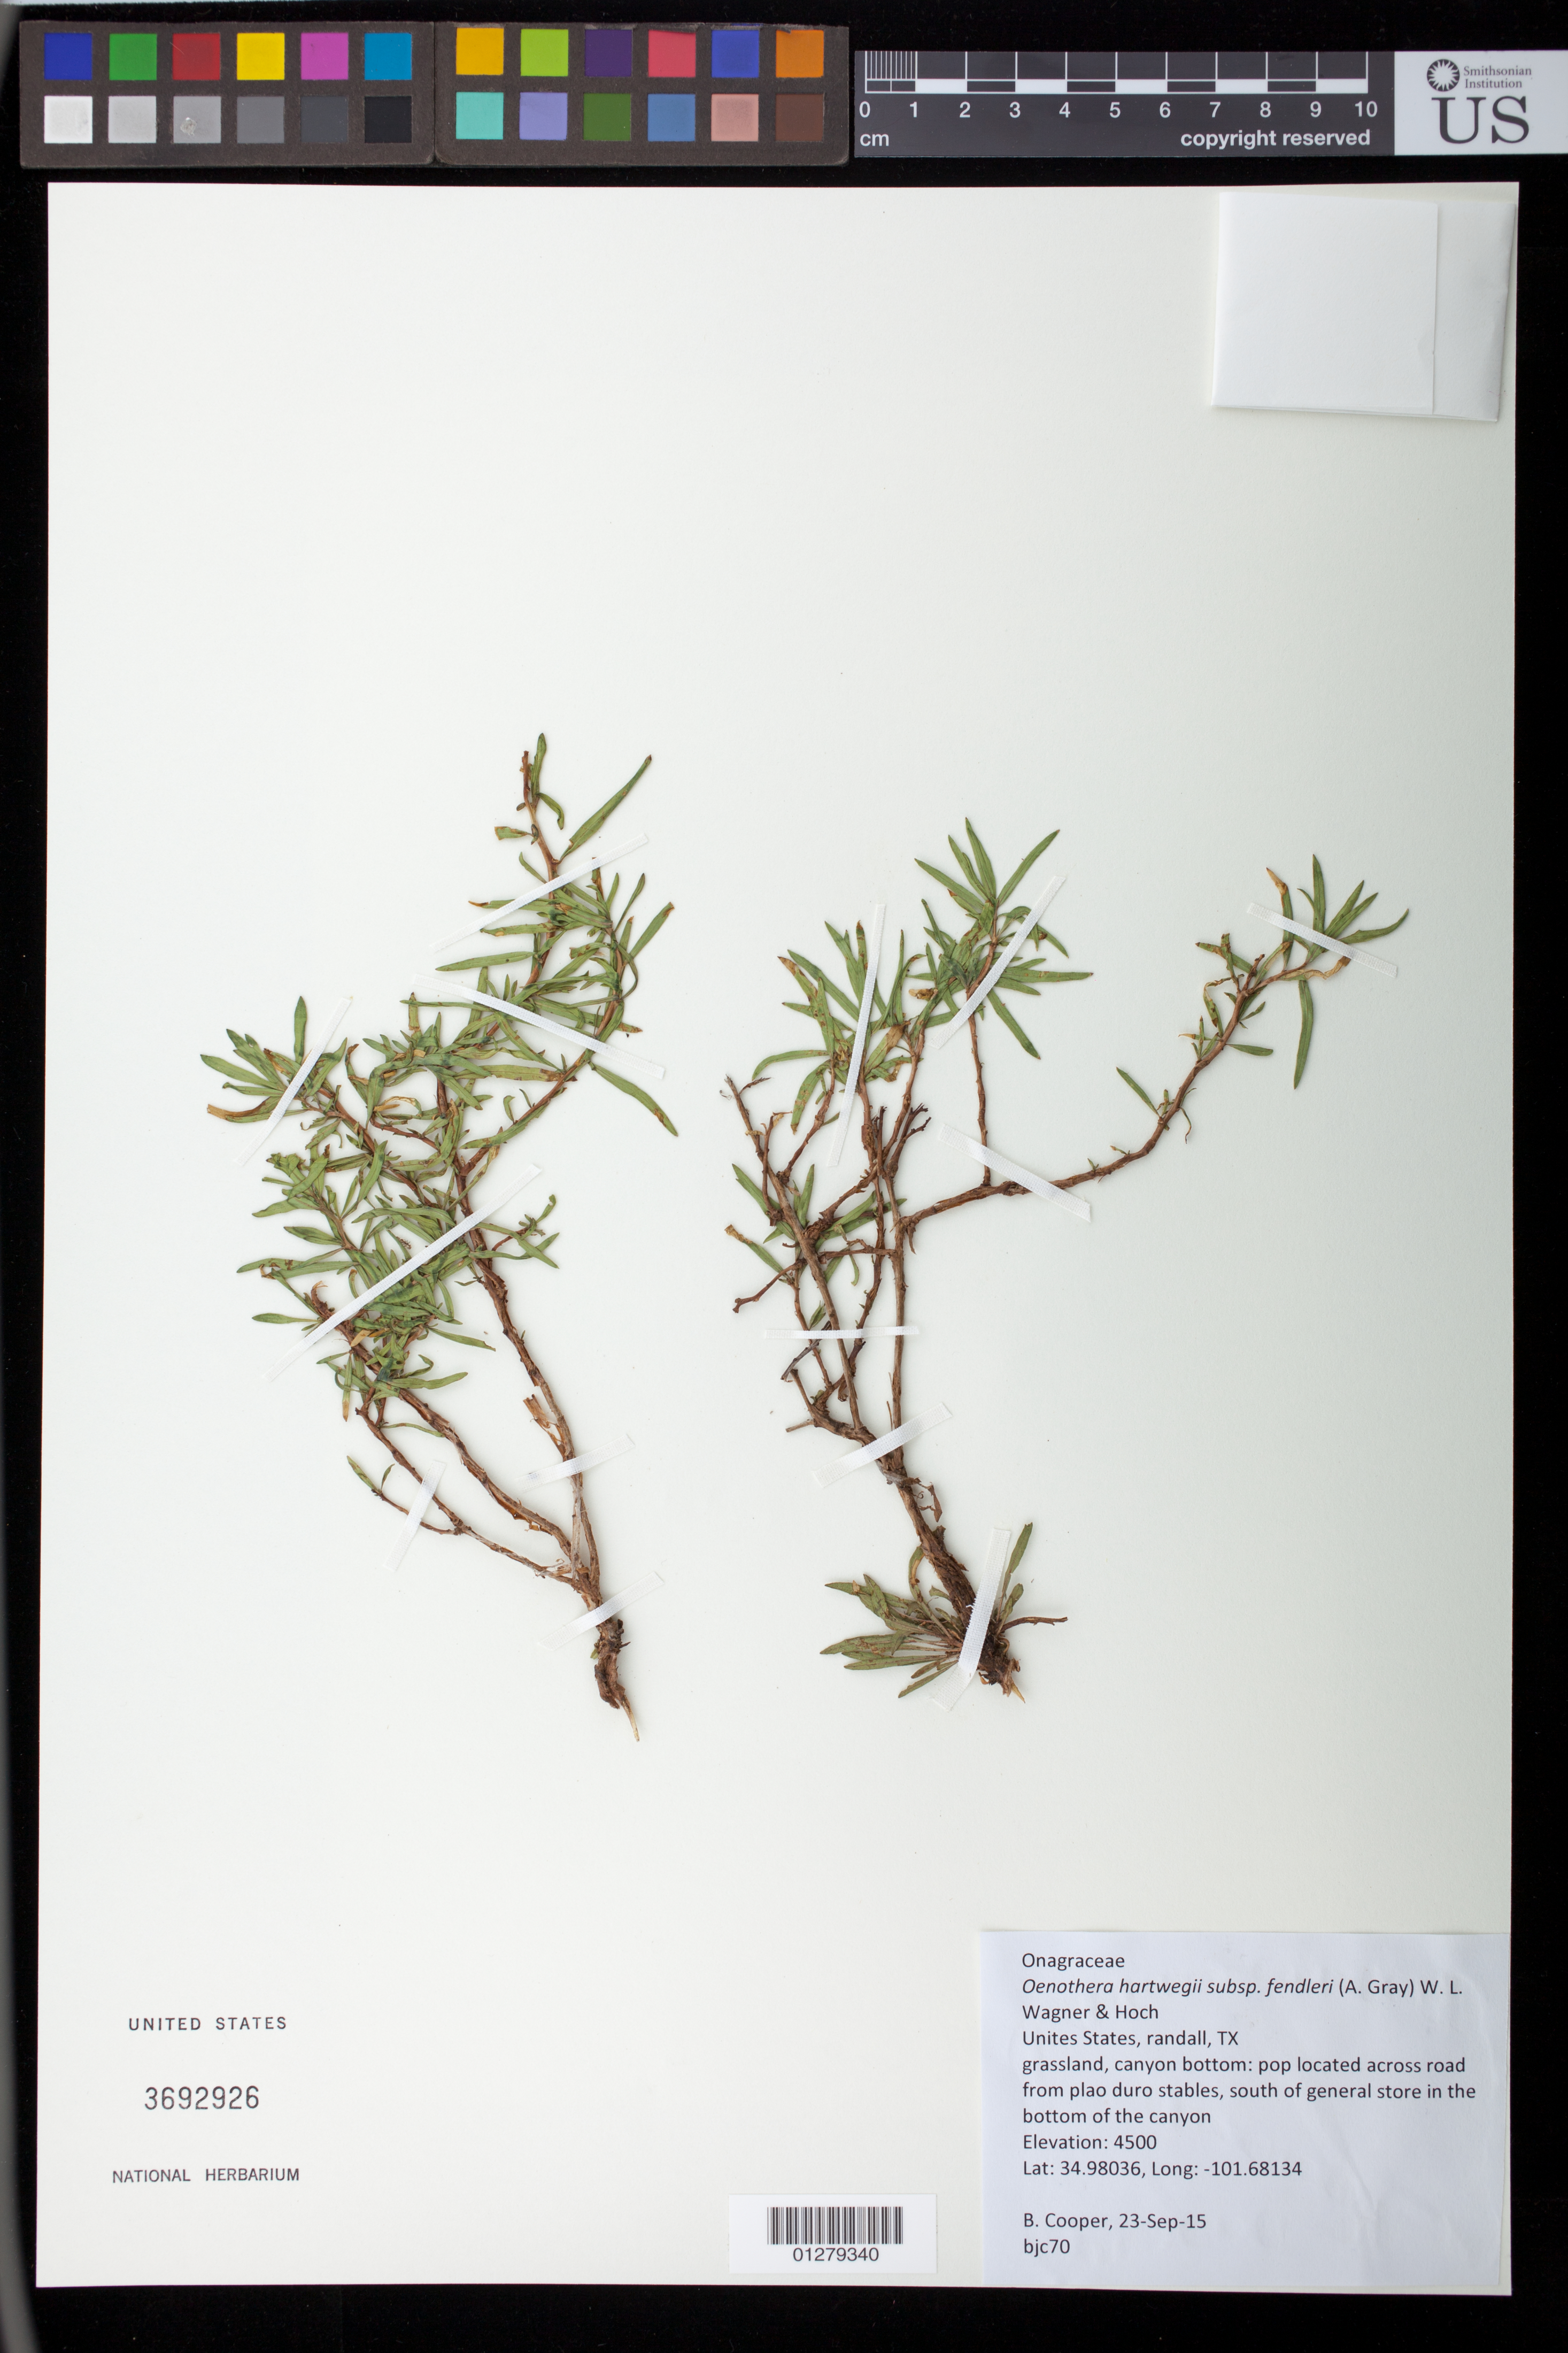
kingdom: Plantae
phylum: Tracheophyta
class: Magnoliopsida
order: Myrtales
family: Onagraceae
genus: Oenothera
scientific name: Oenothera hartwegii subsp. fendleri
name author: (A. Gray) W.L. Wagner & Hoch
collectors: B. J. Cooper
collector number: BJC 70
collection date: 2015-09-23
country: United States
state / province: Texas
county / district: Randall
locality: Across road from Palo Duro Stables, south of general store in the bottom of the canyon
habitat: Grassland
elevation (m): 4500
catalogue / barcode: US 3692926